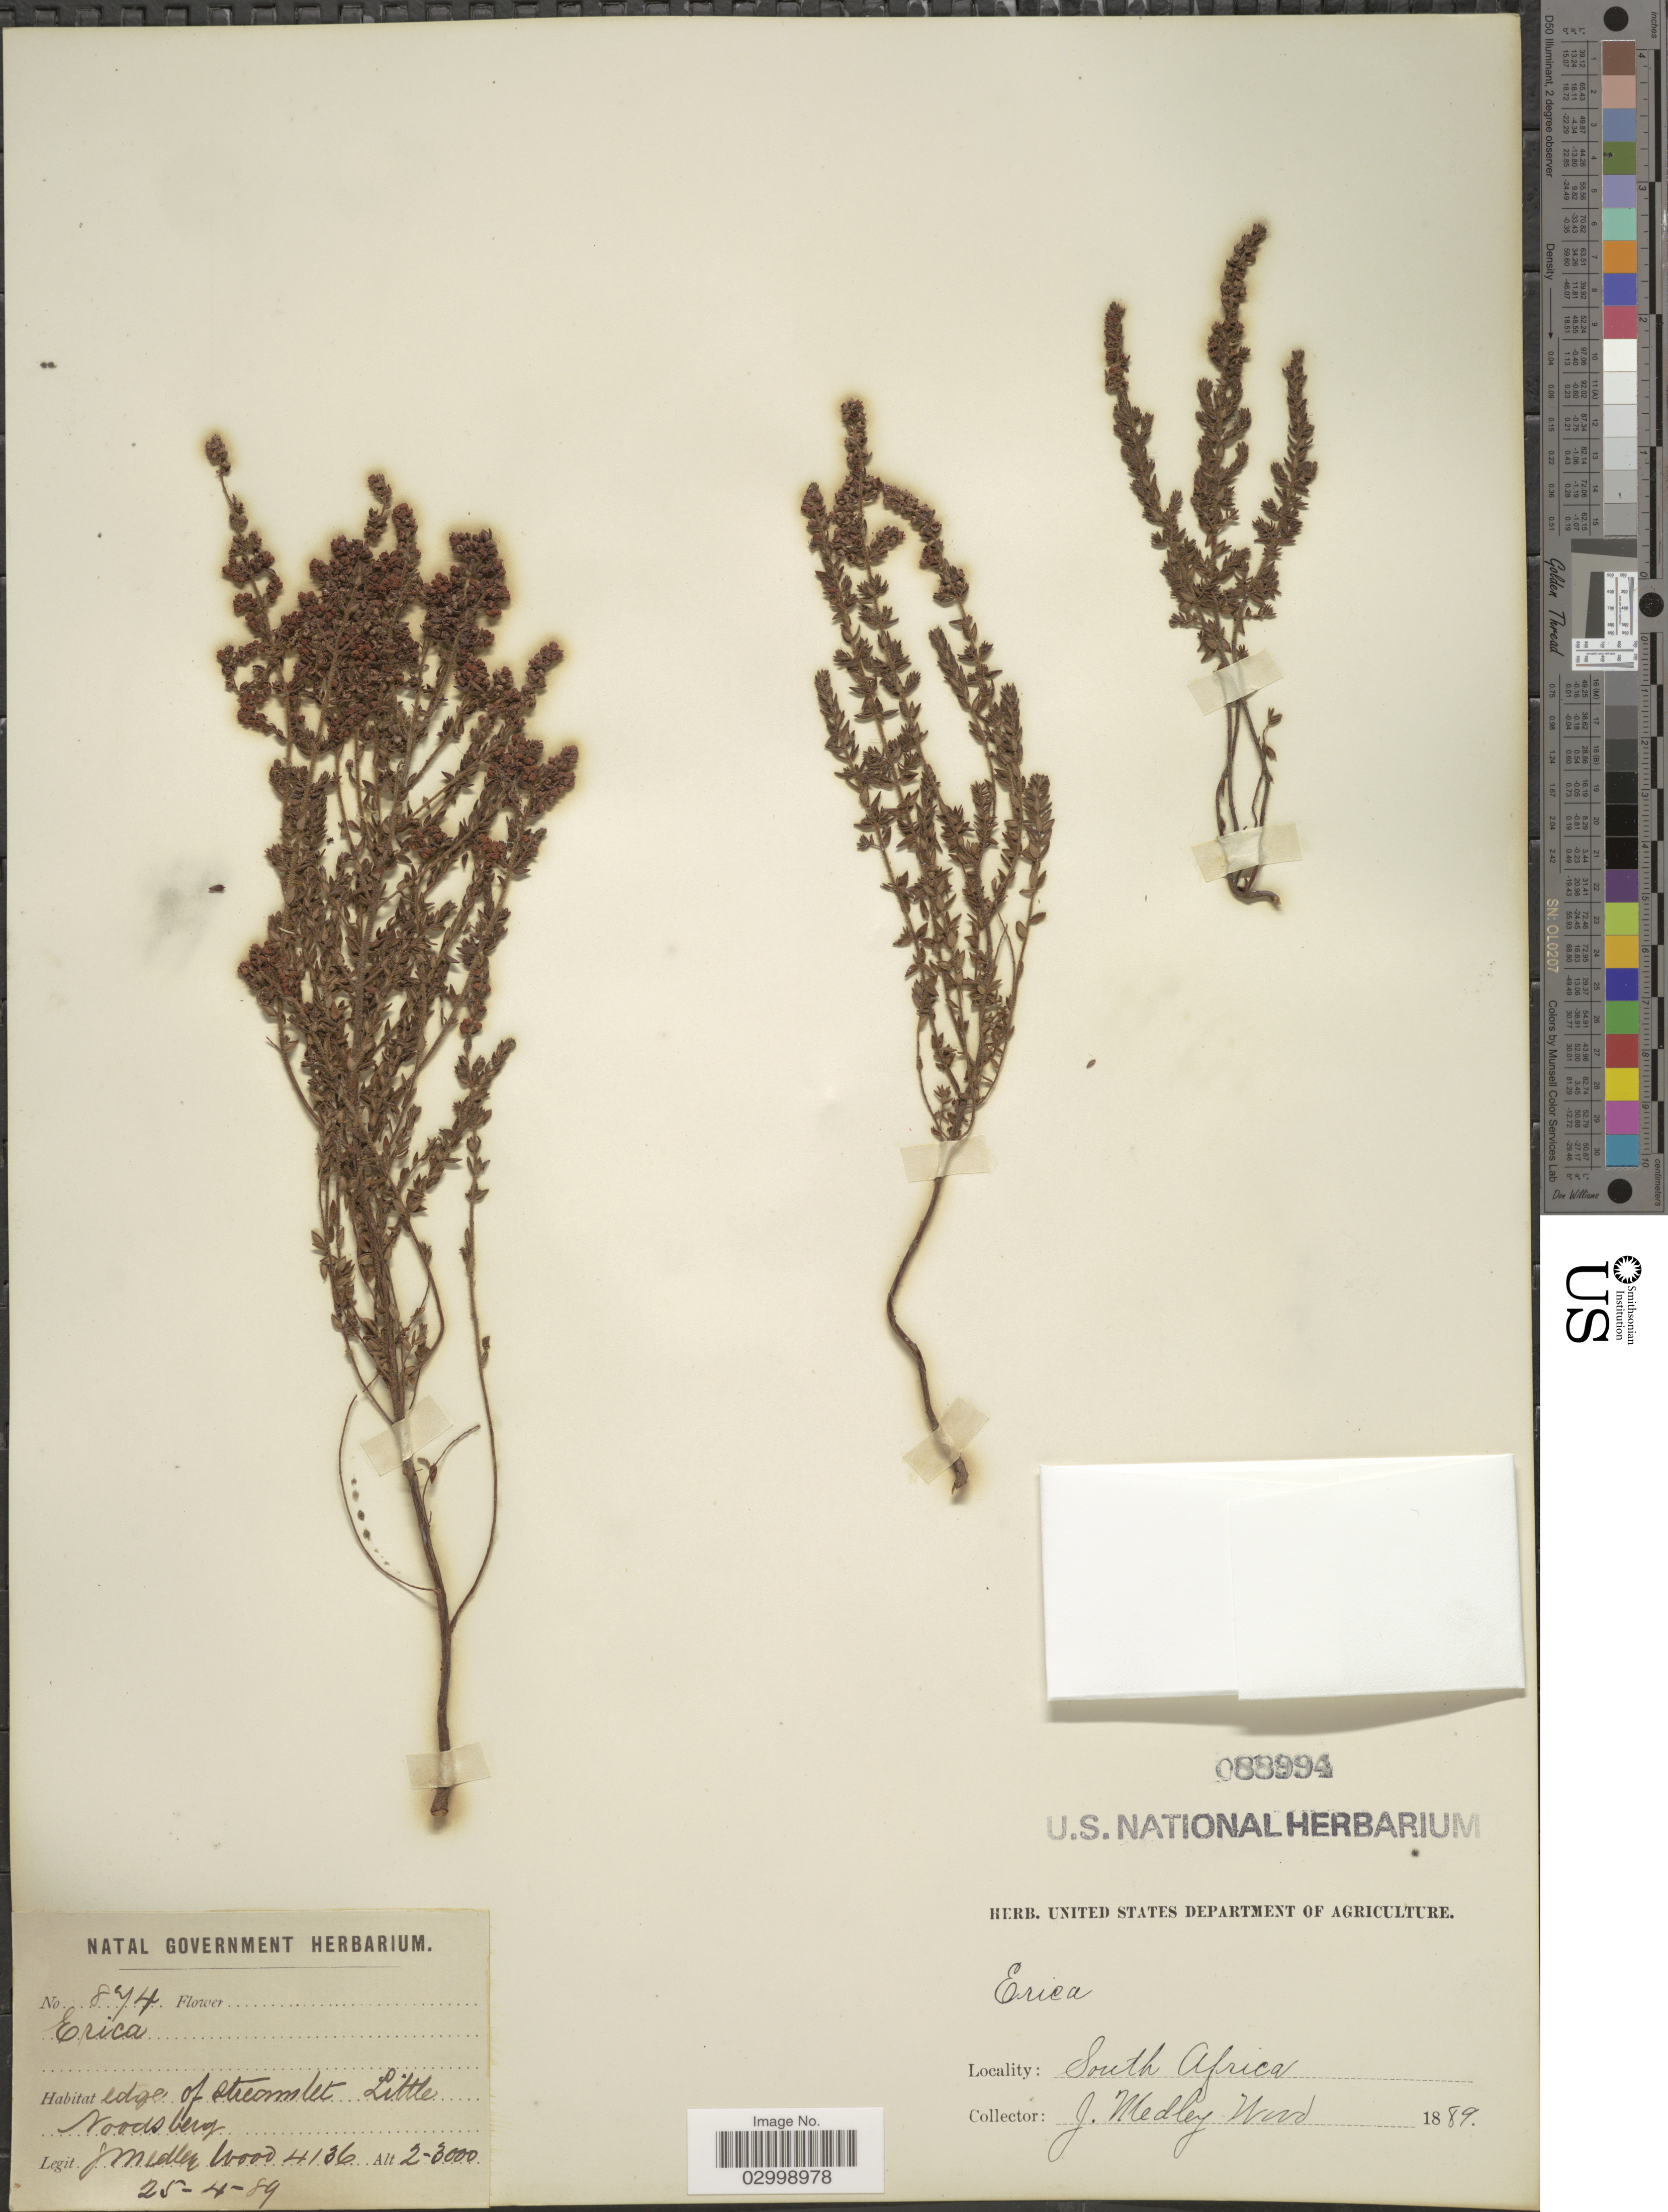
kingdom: Plantae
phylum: Tracheophyta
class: Magnoliopsida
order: Ericales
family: Ericaceae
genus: Erica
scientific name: Erica sp.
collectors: J. Medley Wood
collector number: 4136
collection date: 1889-04-25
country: South Africa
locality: Edge of streamlet Little Noodsberg.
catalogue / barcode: US 88994